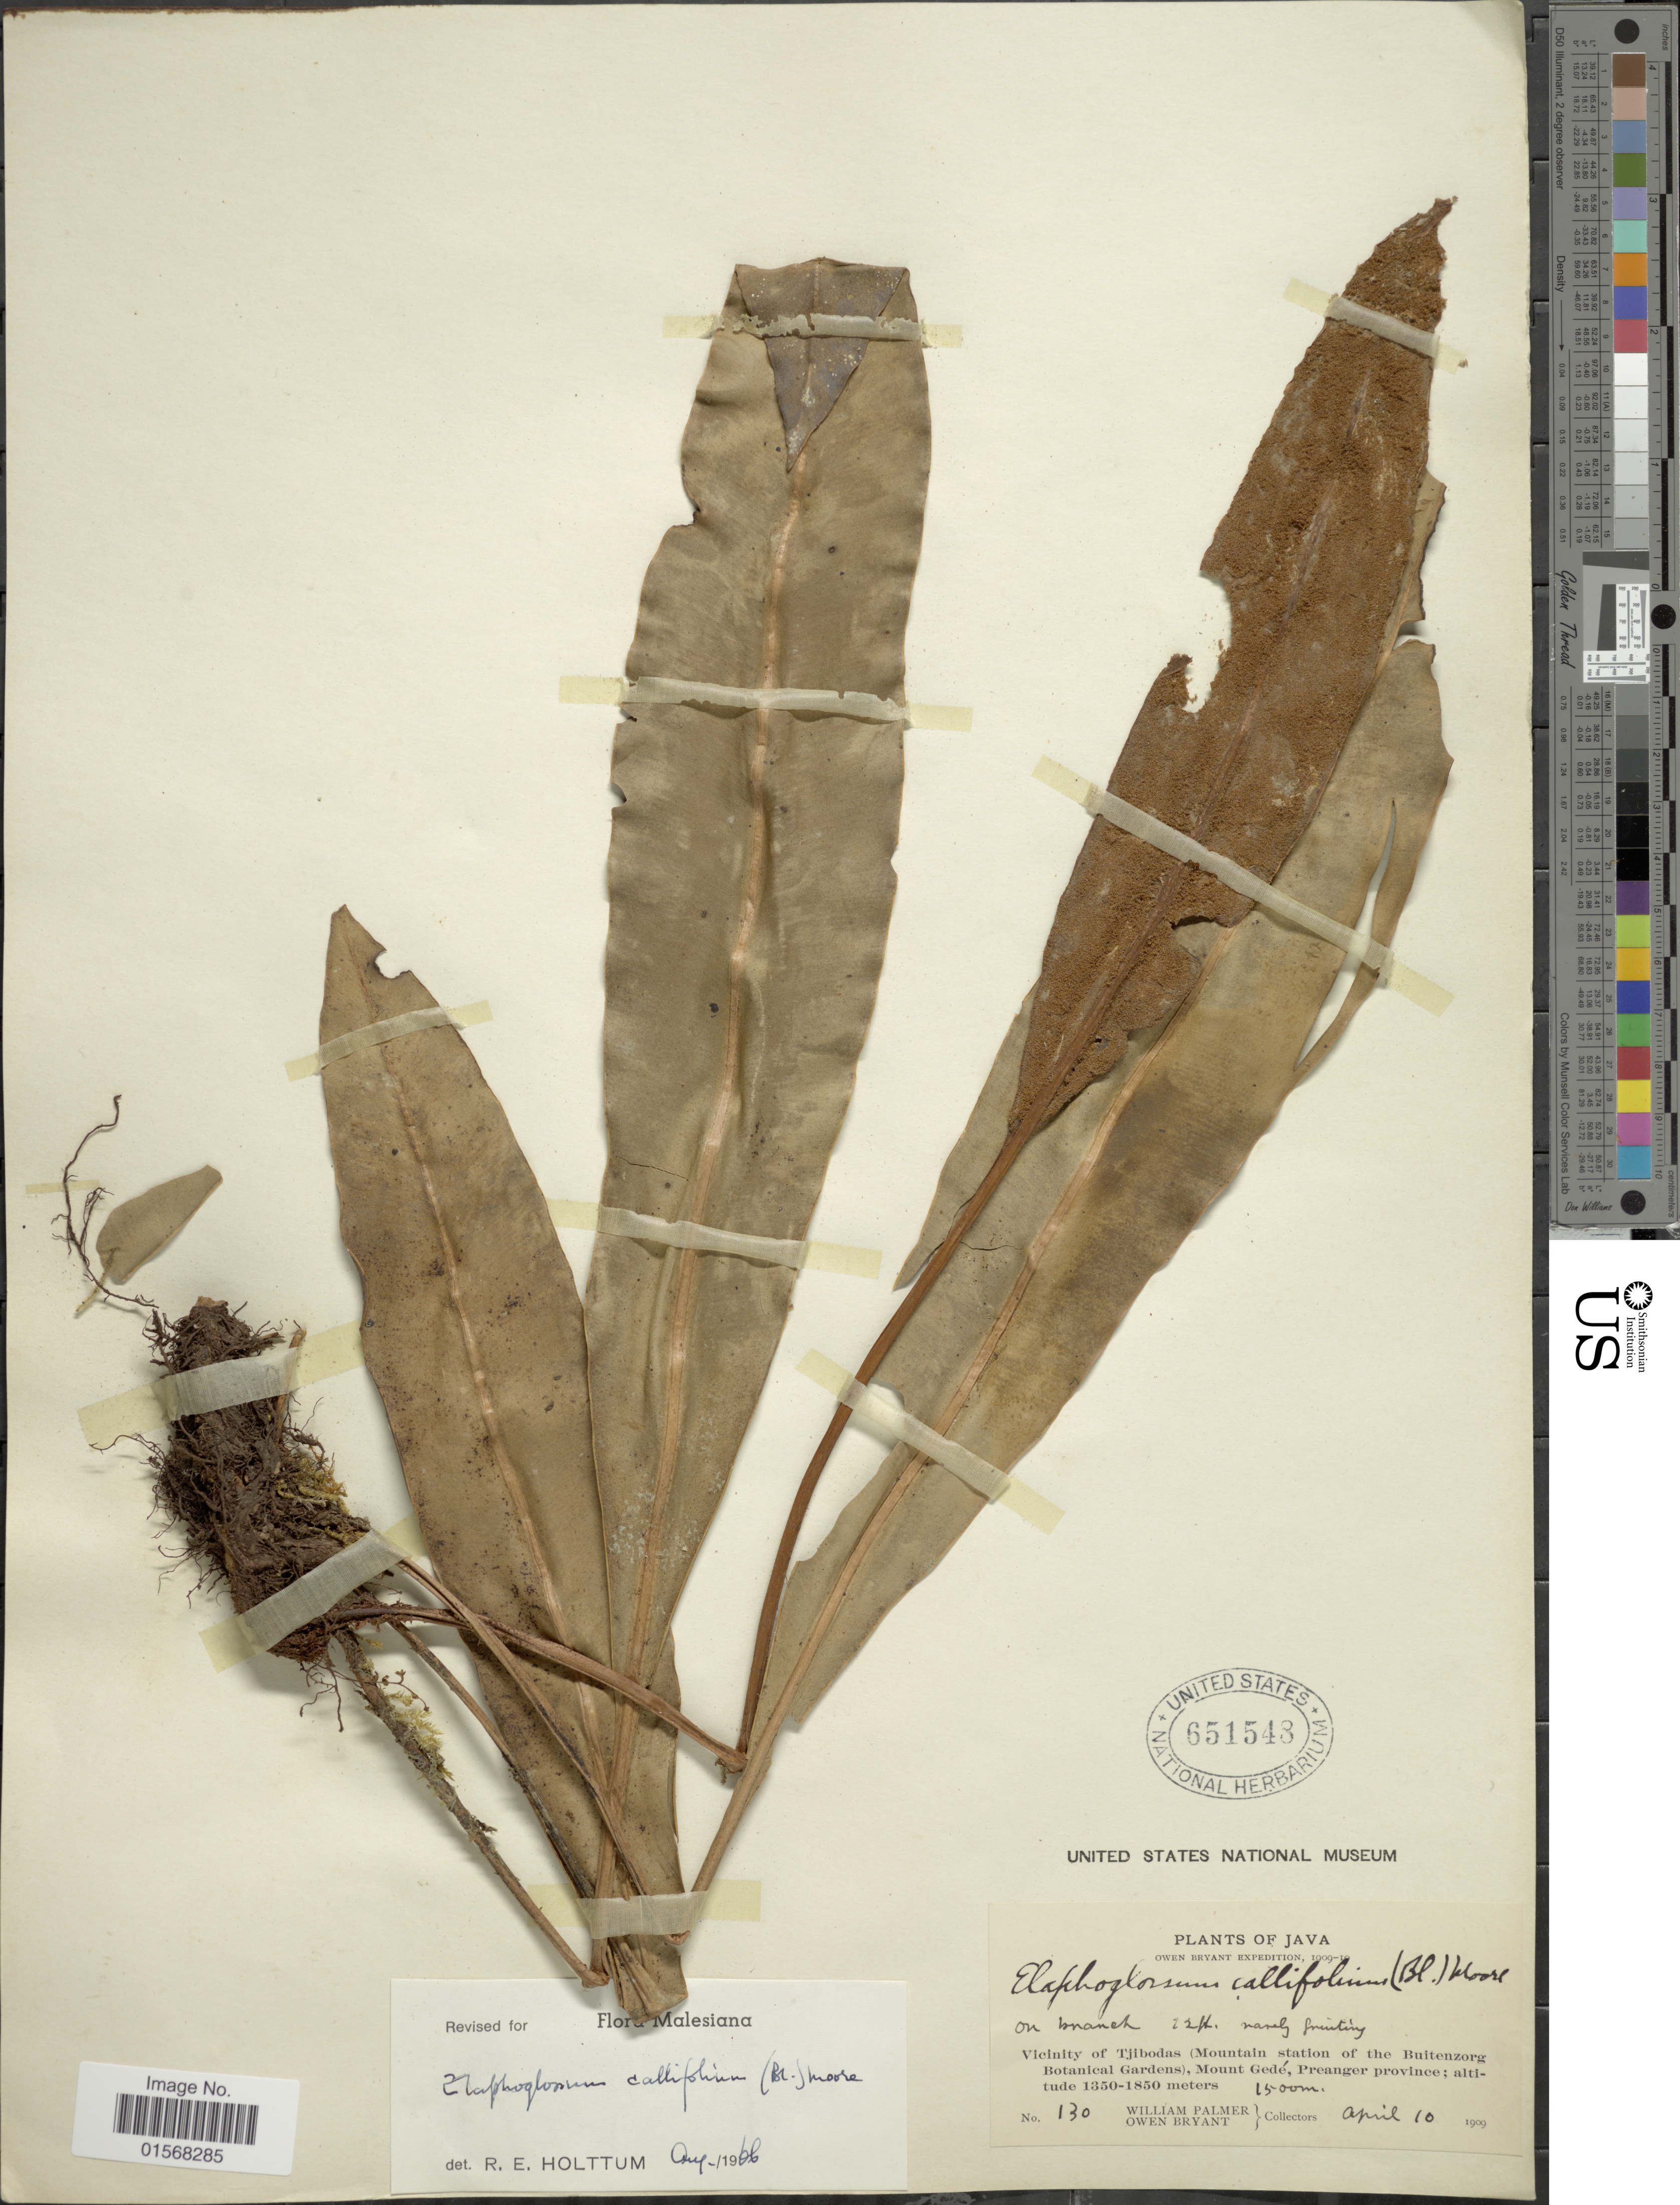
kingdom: Plantae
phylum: Tracheophyta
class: Polypodiopsida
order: Polypodiales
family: Dryopteridaceae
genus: Elaphoglossum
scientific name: Elaphoglossum callifolium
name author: (Blume) T. Moore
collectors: W. Palmer & O. Bryant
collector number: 130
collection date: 1909-04-10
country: Indonesia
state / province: Java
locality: Java, vicinity of Tjibodas (mountain station of the Buitenzorg Botanical Gardens), Mount Gedé, Preanger province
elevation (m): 1500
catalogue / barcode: US 651548